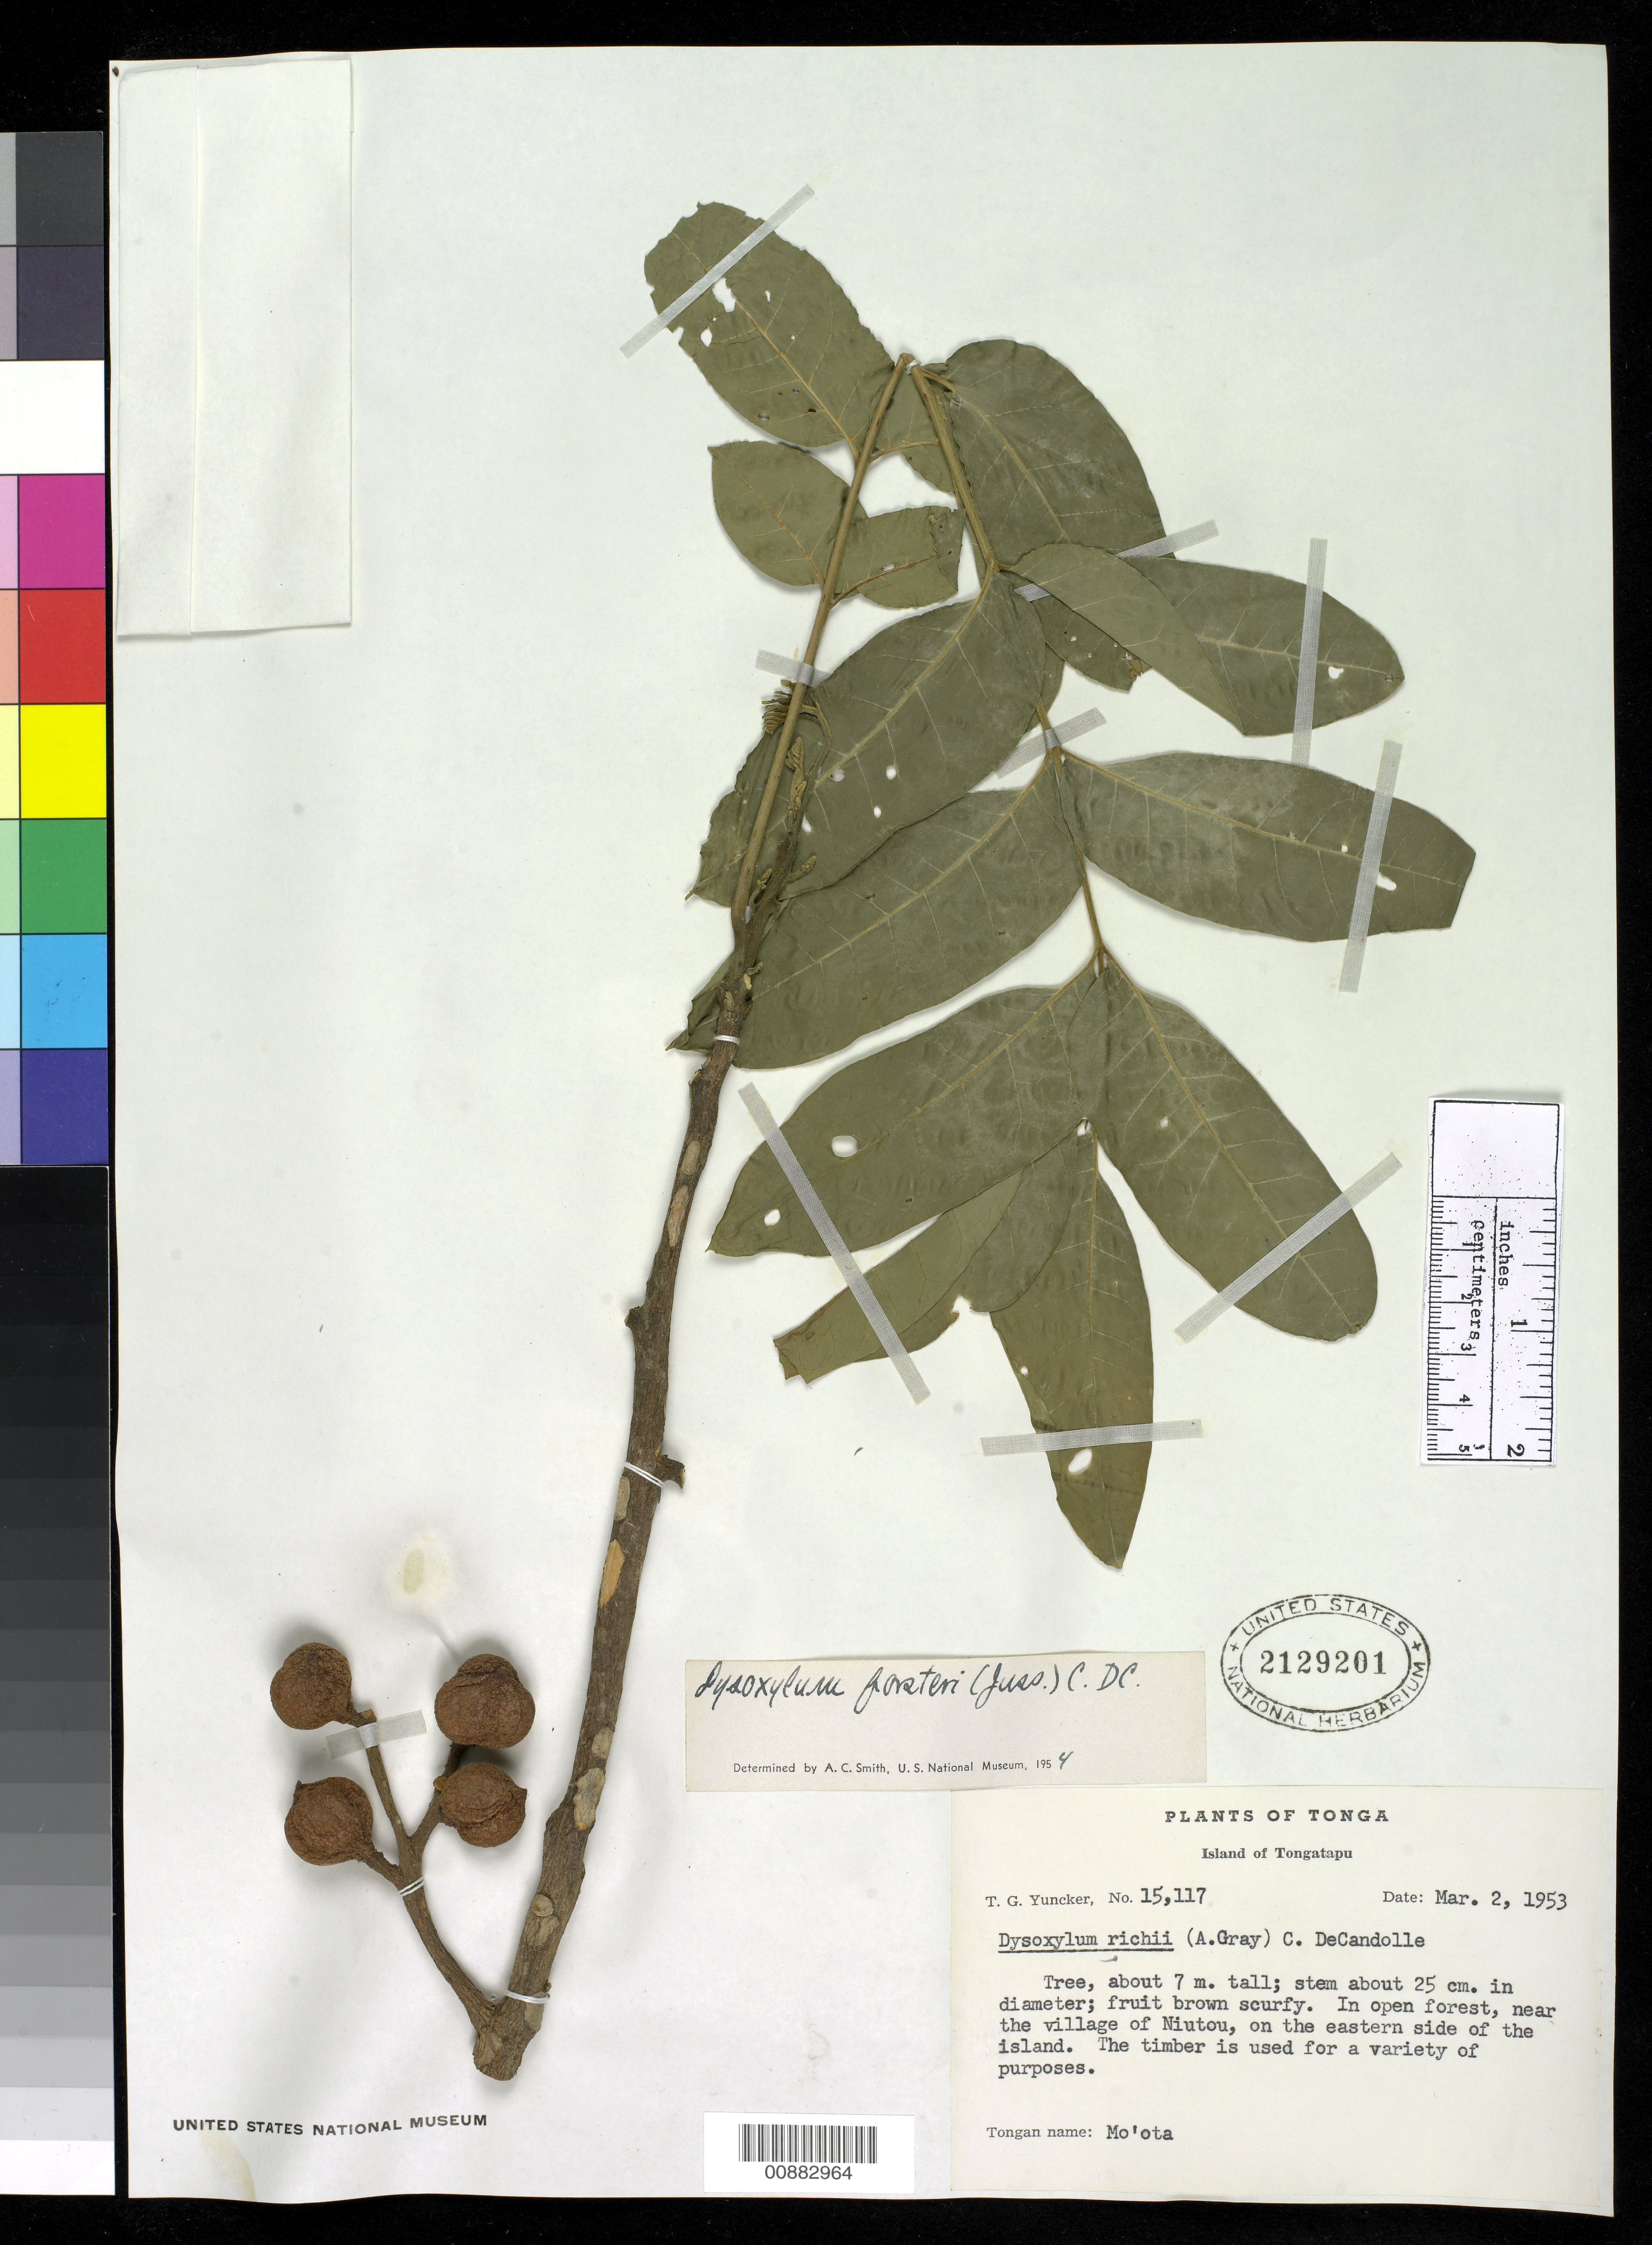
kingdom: Plantae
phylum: Tracheophyta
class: Magnoliopsida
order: Sapindales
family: Meliaceae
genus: Didymocheton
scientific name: Didymocheton alliaceus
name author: (G. Forst.) Mabb.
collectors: T. G. Yuncker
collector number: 15117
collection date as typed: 02 Mar 1953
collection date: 1953-03-02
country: Tonga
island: Tongatapu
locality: Near village of Niutou, on E side of island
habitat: in open forest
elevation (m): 7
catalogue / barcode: US 2129201